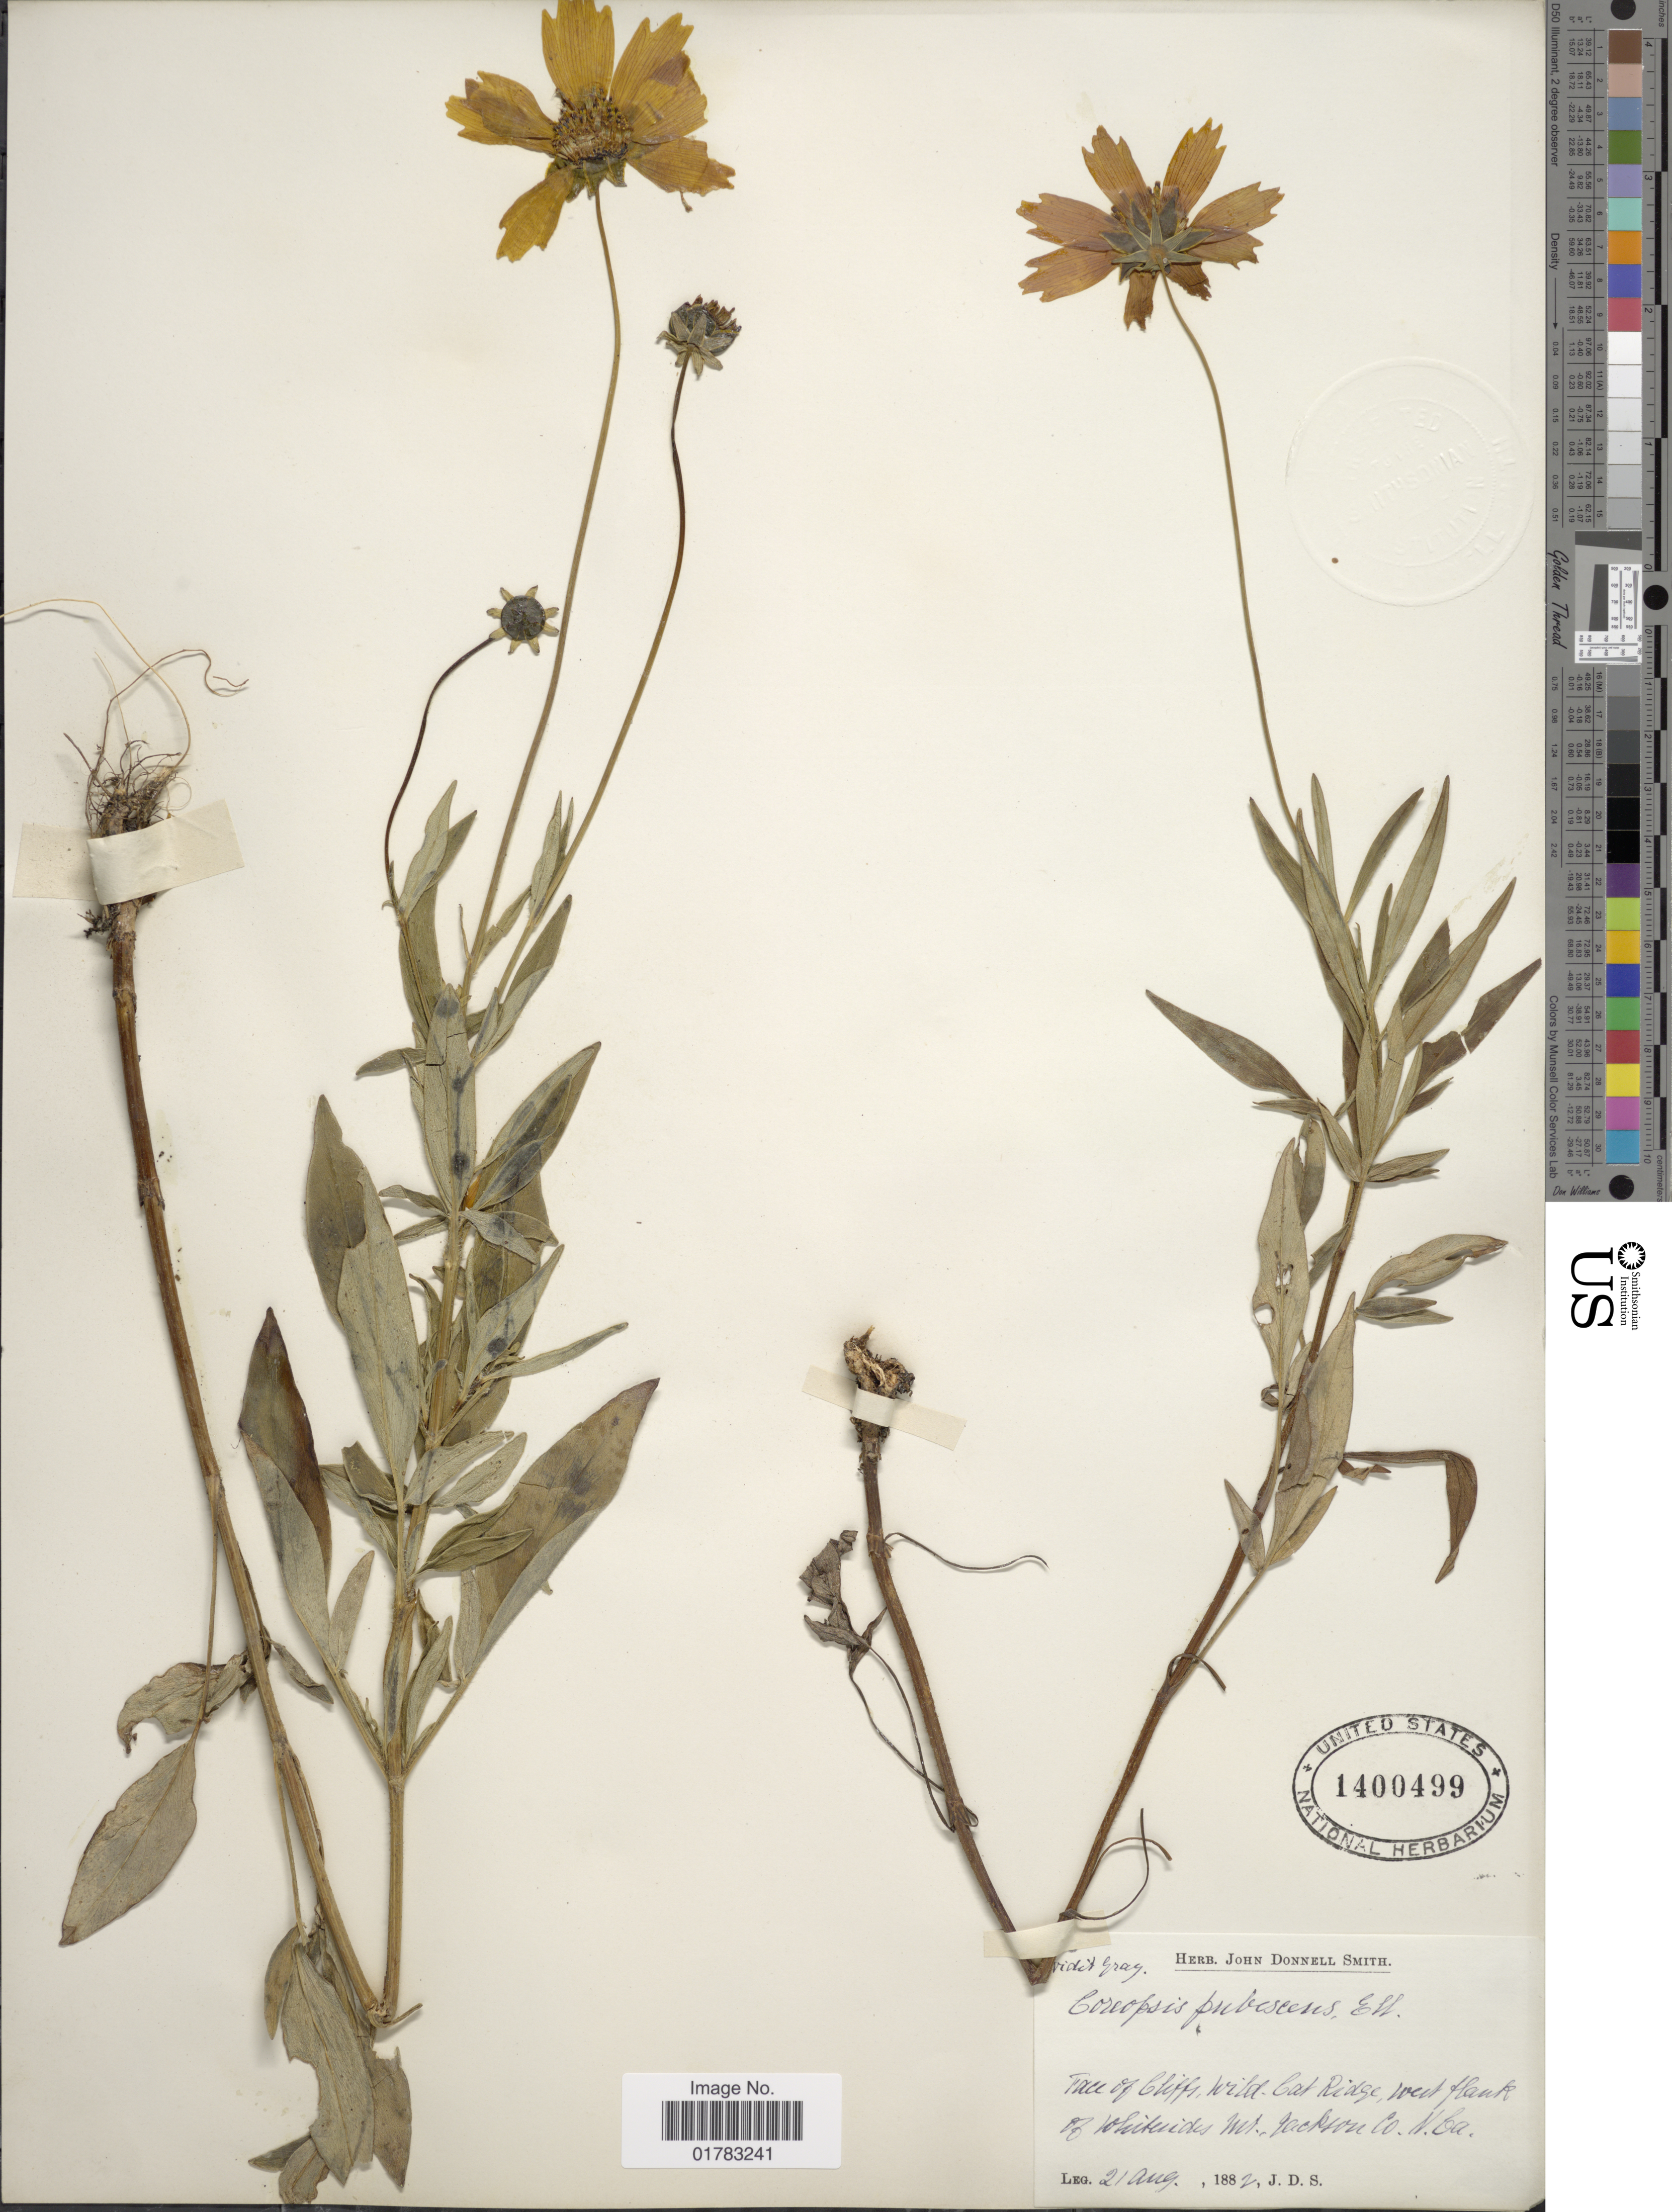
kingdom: Plantae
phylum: Tracheophyta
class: Magnoliopsida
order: Asterales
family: Asteraceae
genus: Coreopsis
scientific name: Coreopsis pubescens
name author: Elliott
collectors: J. Donnell Smith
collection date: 1882-08-21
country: United States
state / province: North Carolina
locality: Face of Cliffs, Wild. Cat Ridge, west of flank of Whitesides Mt., Jackson Co.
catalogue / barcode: US 1400499